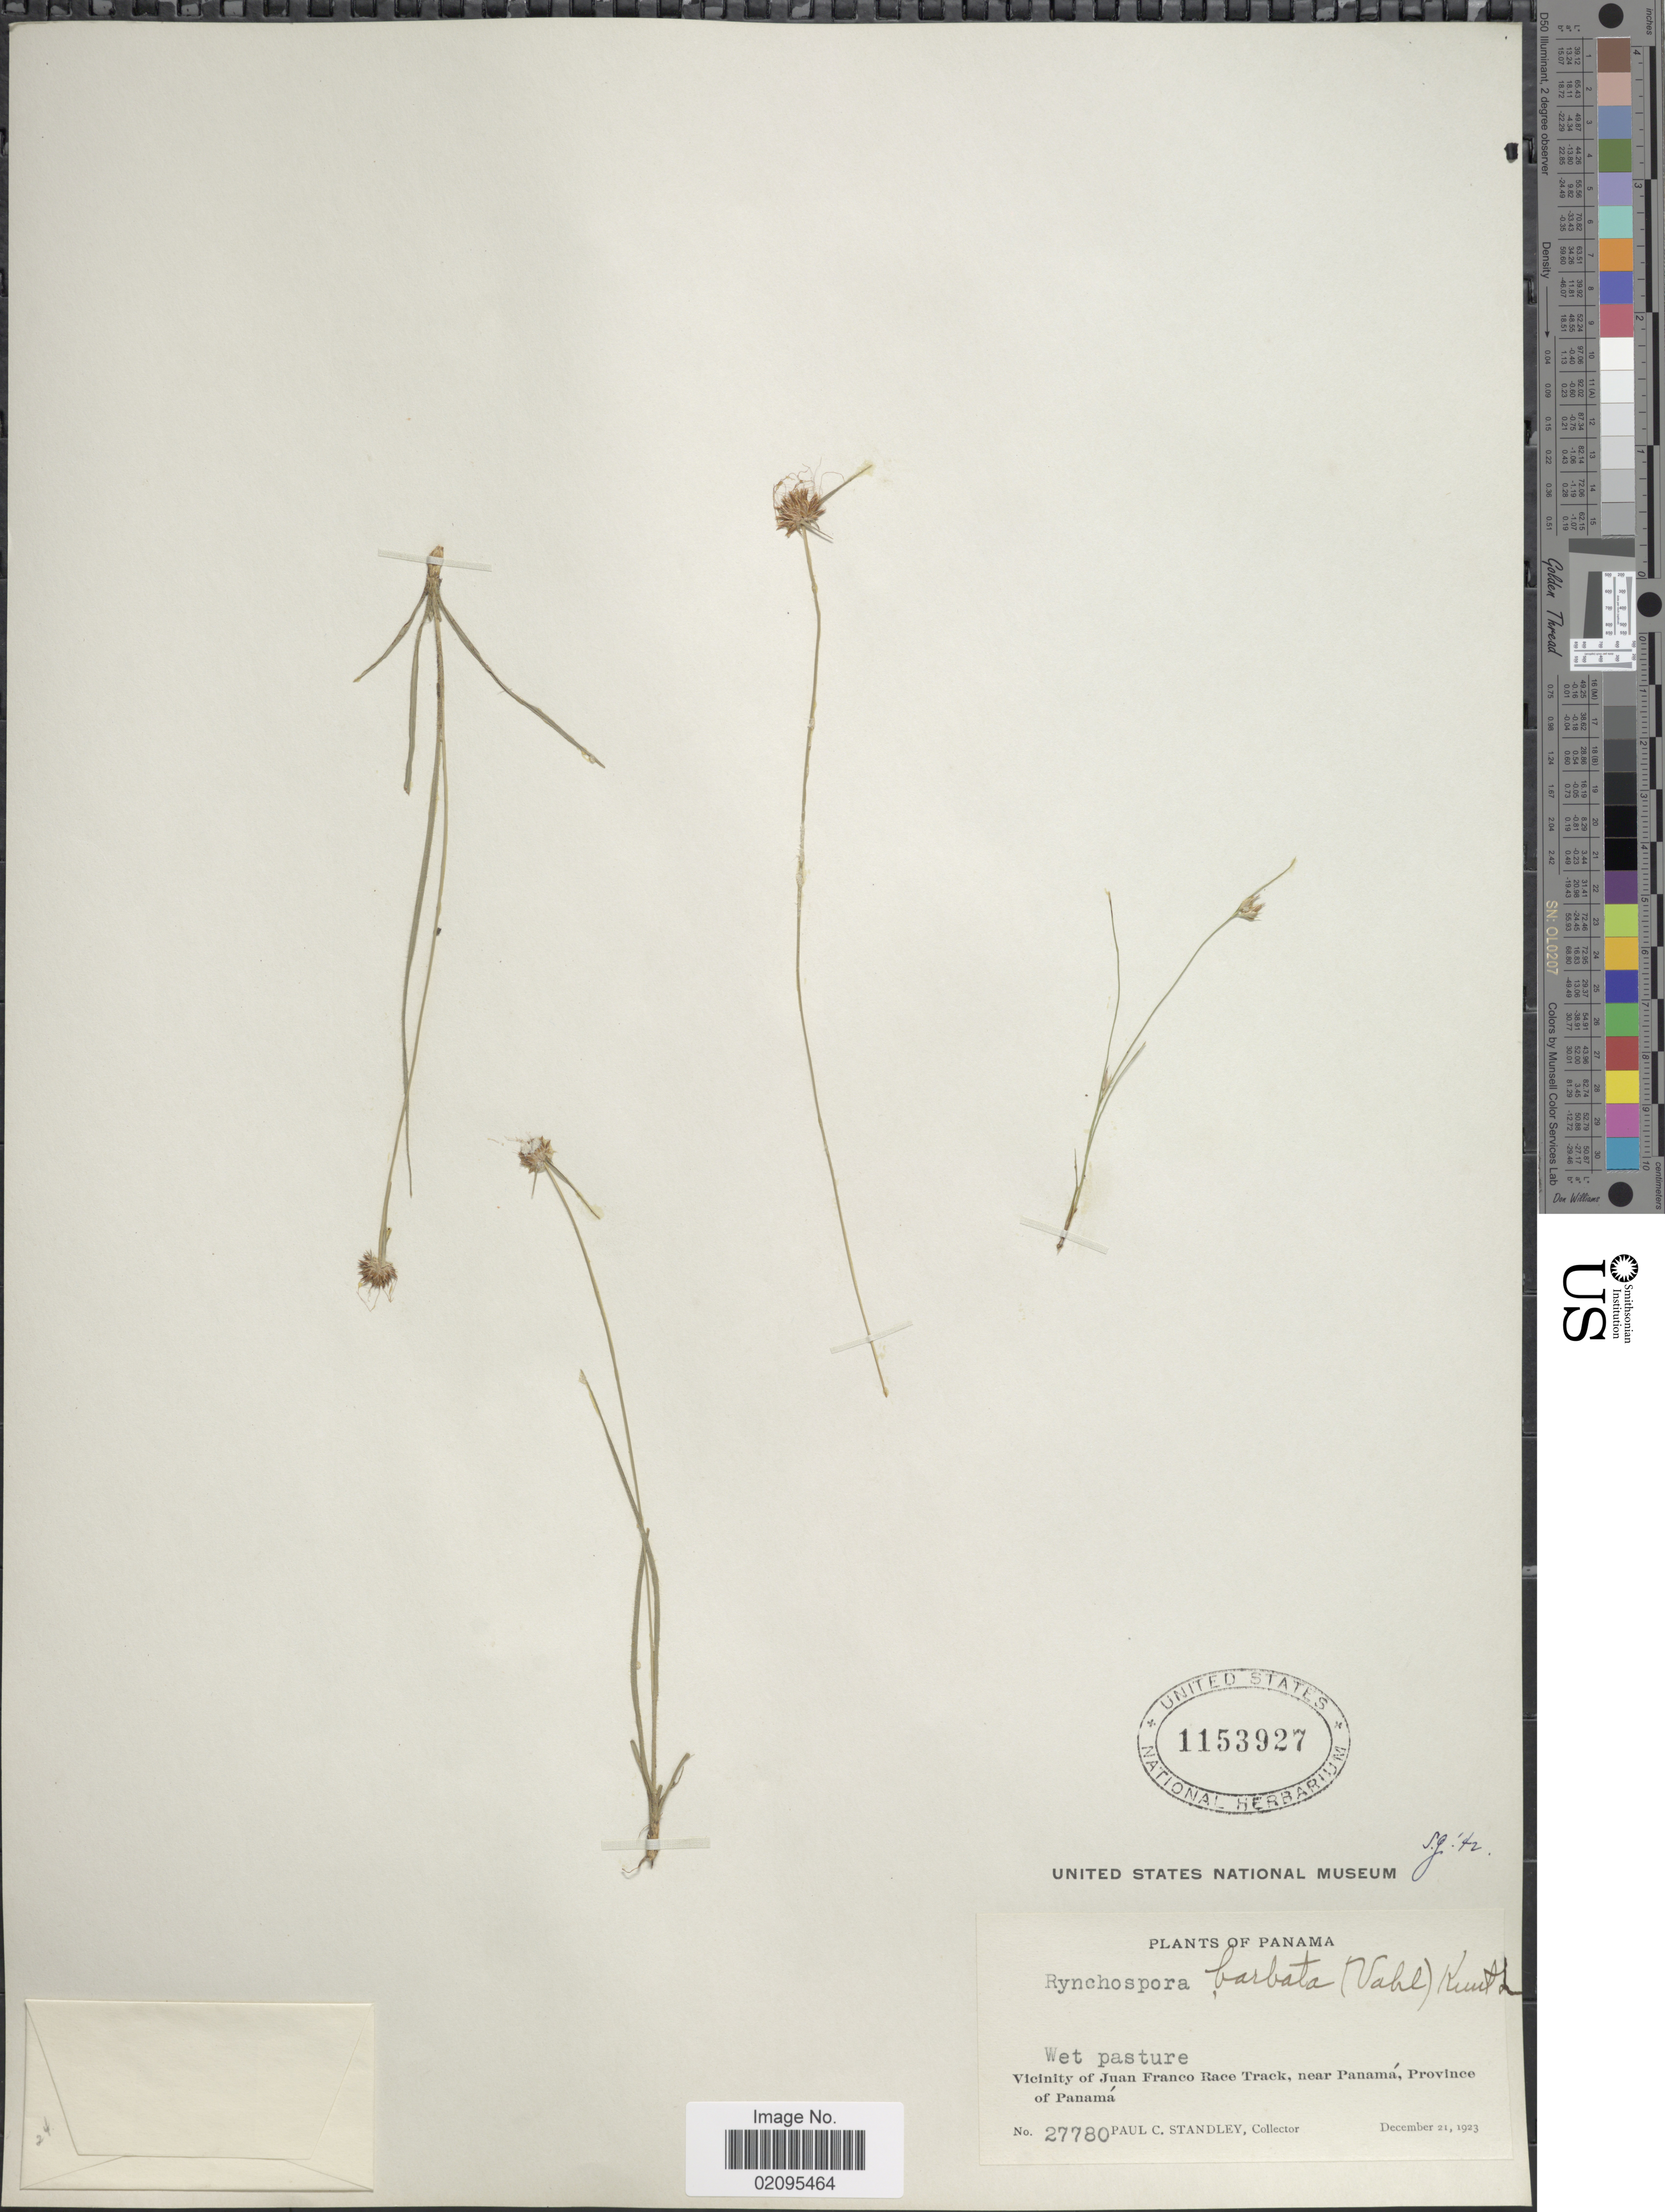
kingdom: Plantae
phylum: Tracheophyta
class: Liliopsida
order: Poales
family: Cyperaceae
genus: Rhynchospora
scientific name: Rhynchospora barbata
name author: (Vahl) Kunth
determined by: Alves, K.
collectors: P. C. Standley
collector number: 27780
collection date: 1923-12-21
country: Panama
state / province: Panamá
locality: Wet pasture, Vicinity of Juan Franco RaceTrack, near Panama.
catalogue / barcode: US 1153927